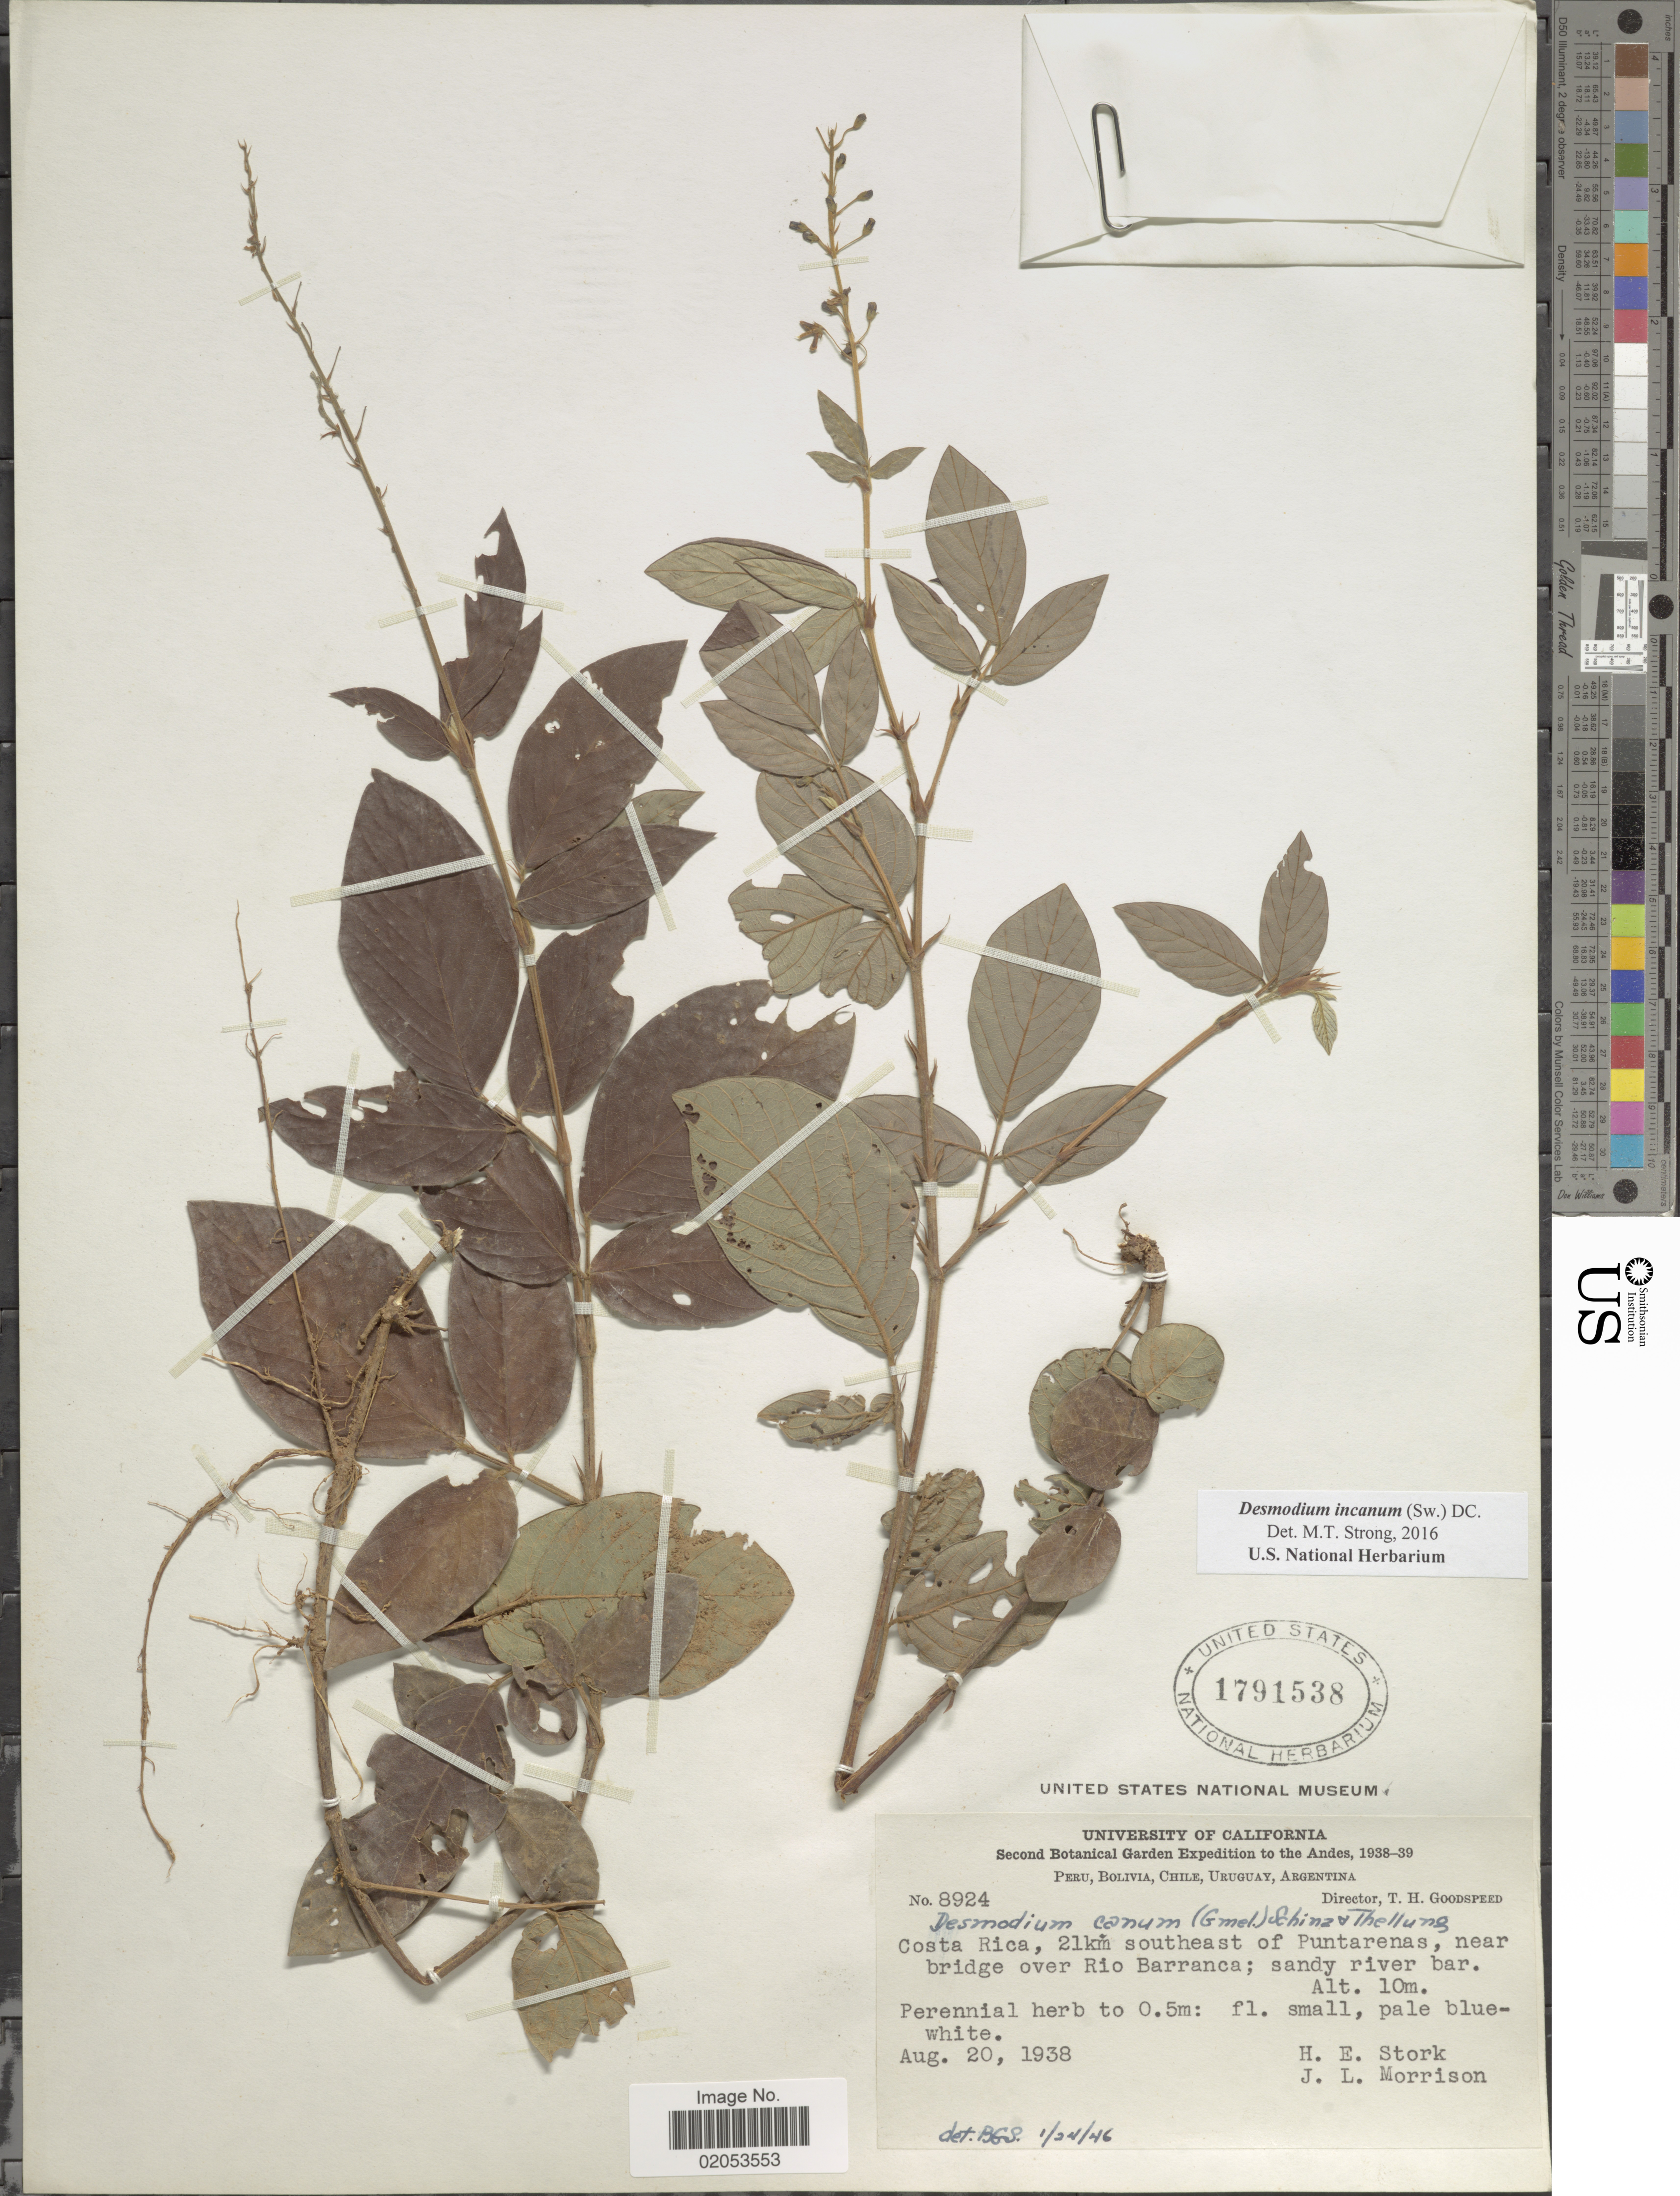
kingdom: Plantae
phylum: Tracheophyta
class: Magnoliopsida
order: Fabales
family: Fabaceae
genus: Desmodium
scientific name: Desmodium incanum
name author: (Sw.) DC.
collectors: H. E. Stork & J. Morrison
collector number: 8924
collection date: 1938-08-20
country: Costa Rica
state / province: Puntarenas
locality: The Andes, 21km southeast of Puntarenas, near bridge over Rio Barranca; sandy river bar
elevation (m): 10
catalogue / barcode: US 1791538